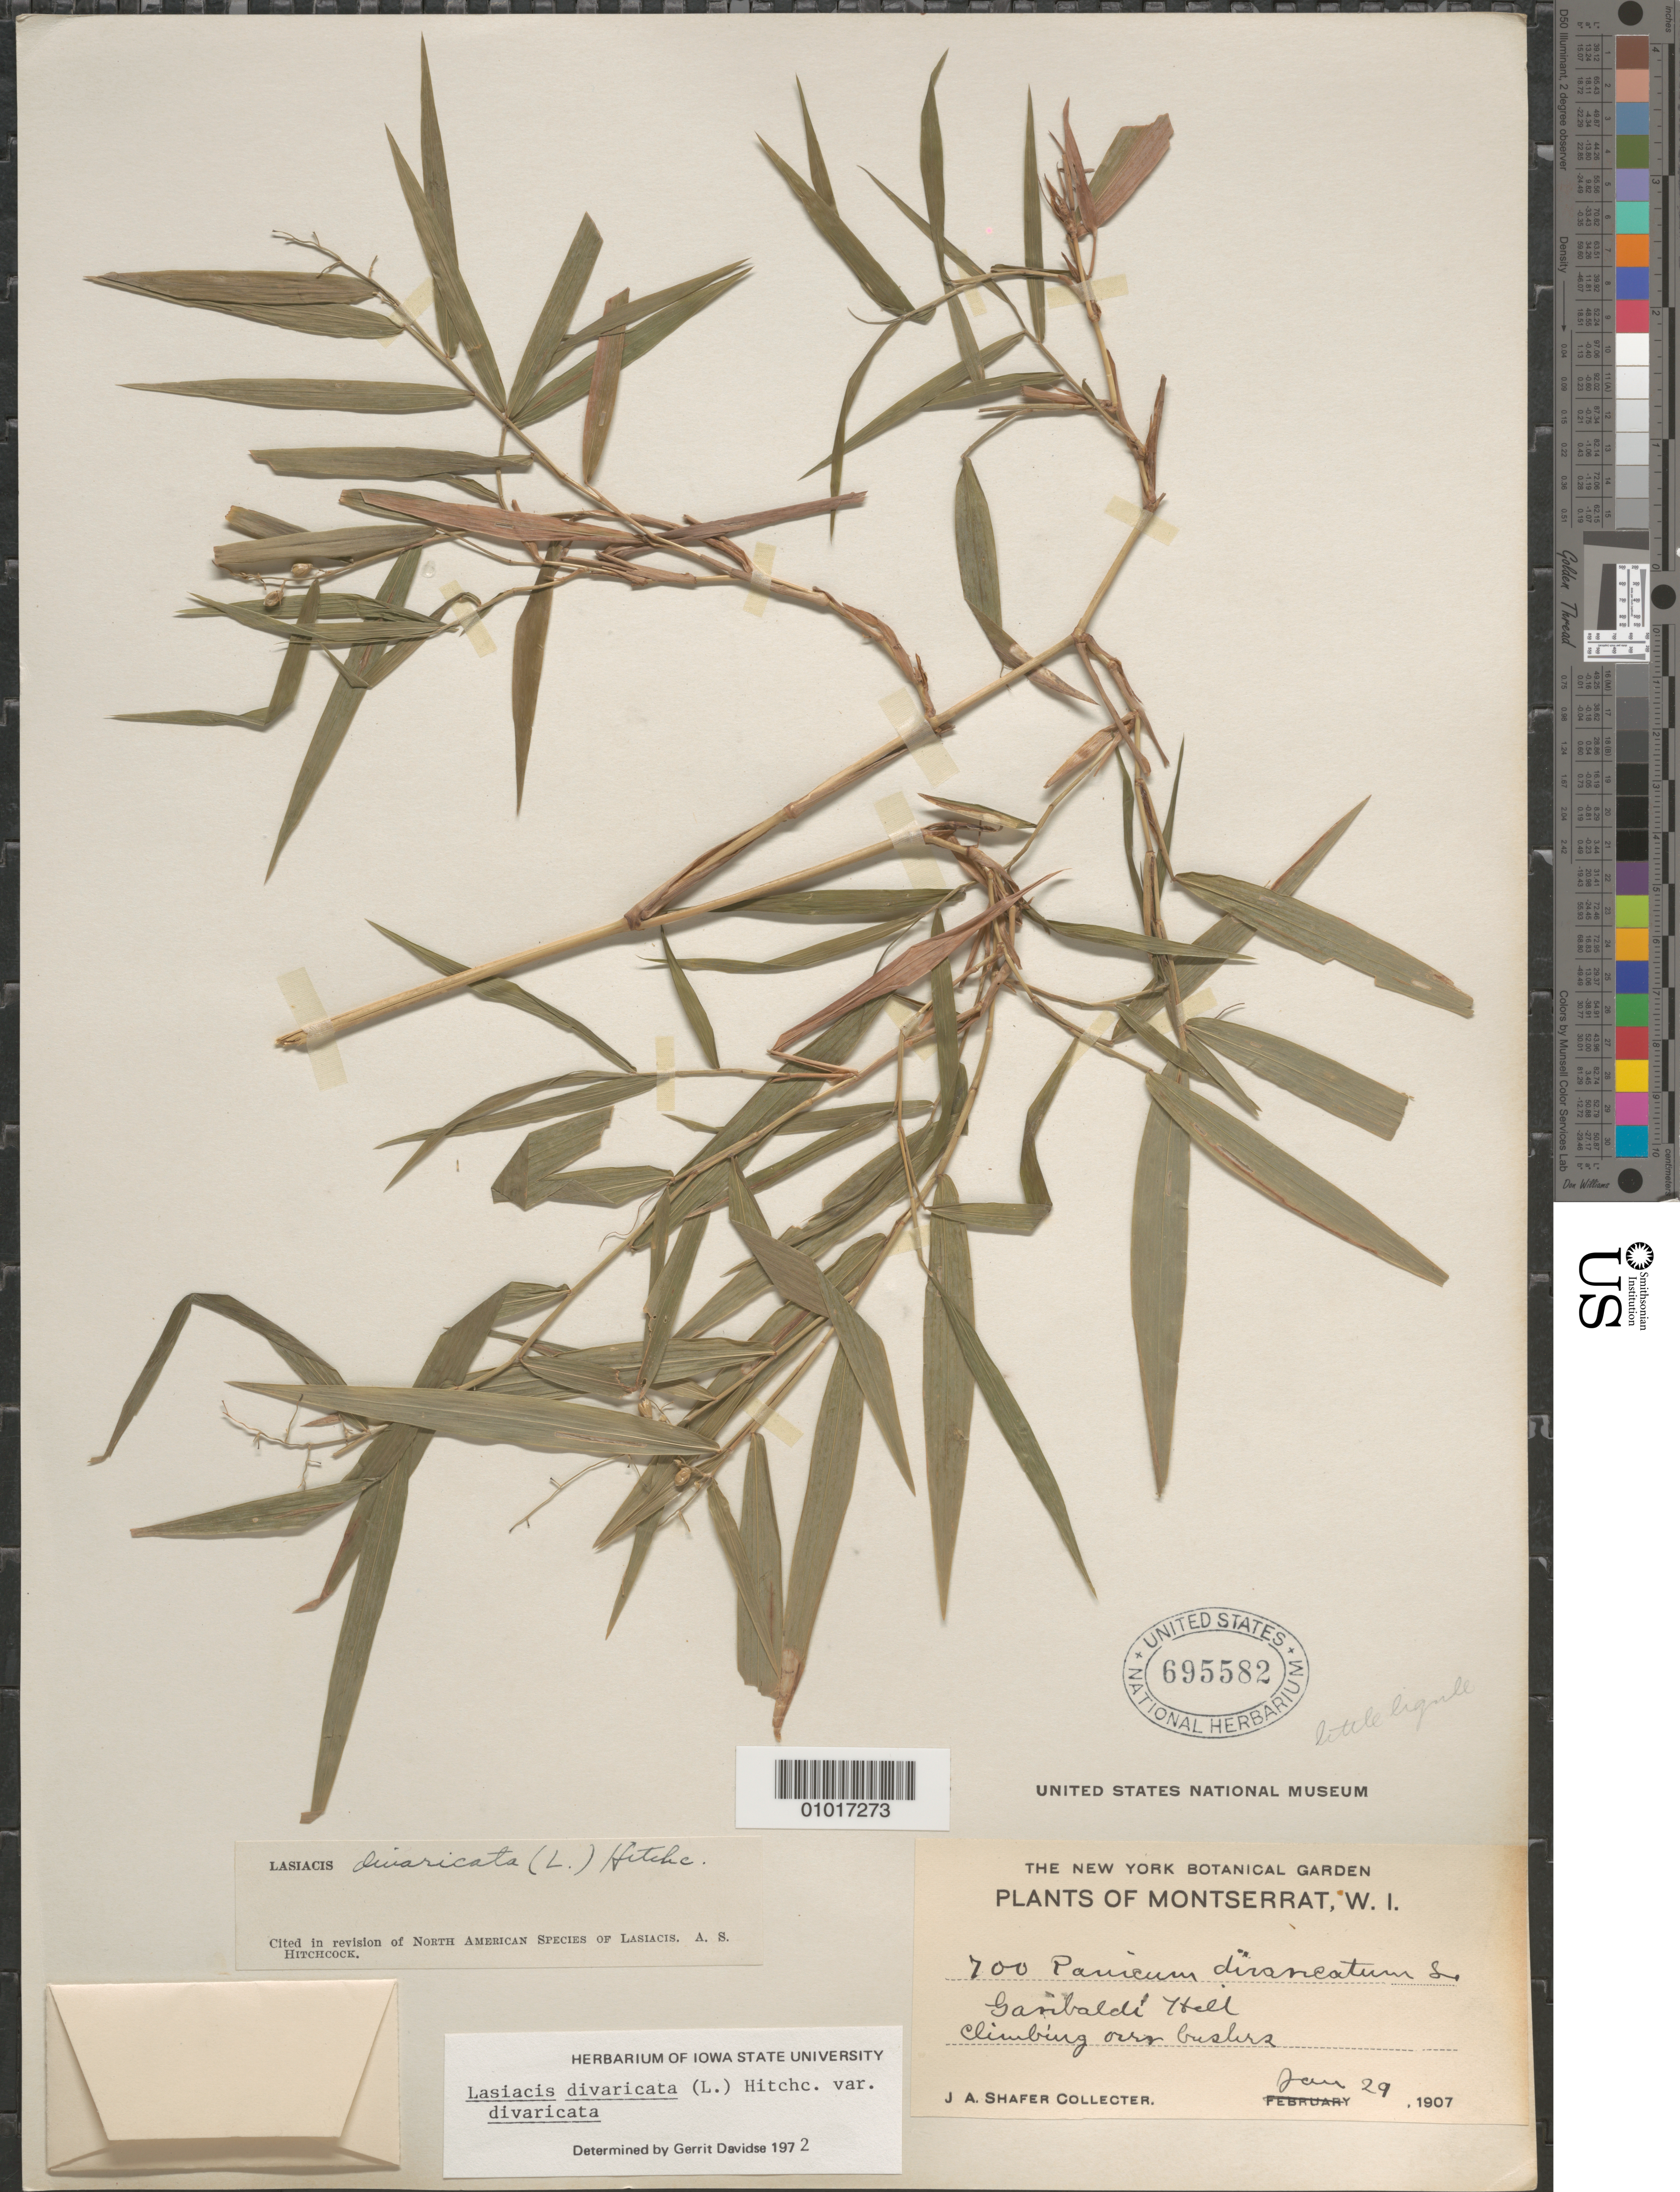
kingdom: Plantae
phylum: Tracheophyta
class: Liliopsida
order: Poales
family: Poaceae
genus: Lasiacis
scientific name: Lasiacis divaricata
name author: (L.) Hitchc.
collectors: J. A. Shafer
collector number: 700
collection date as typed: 29 Jun 1907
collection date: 1907-06-29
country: Montserrat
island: Montserrat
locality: Garibaldi Hill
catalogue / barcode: US 695582